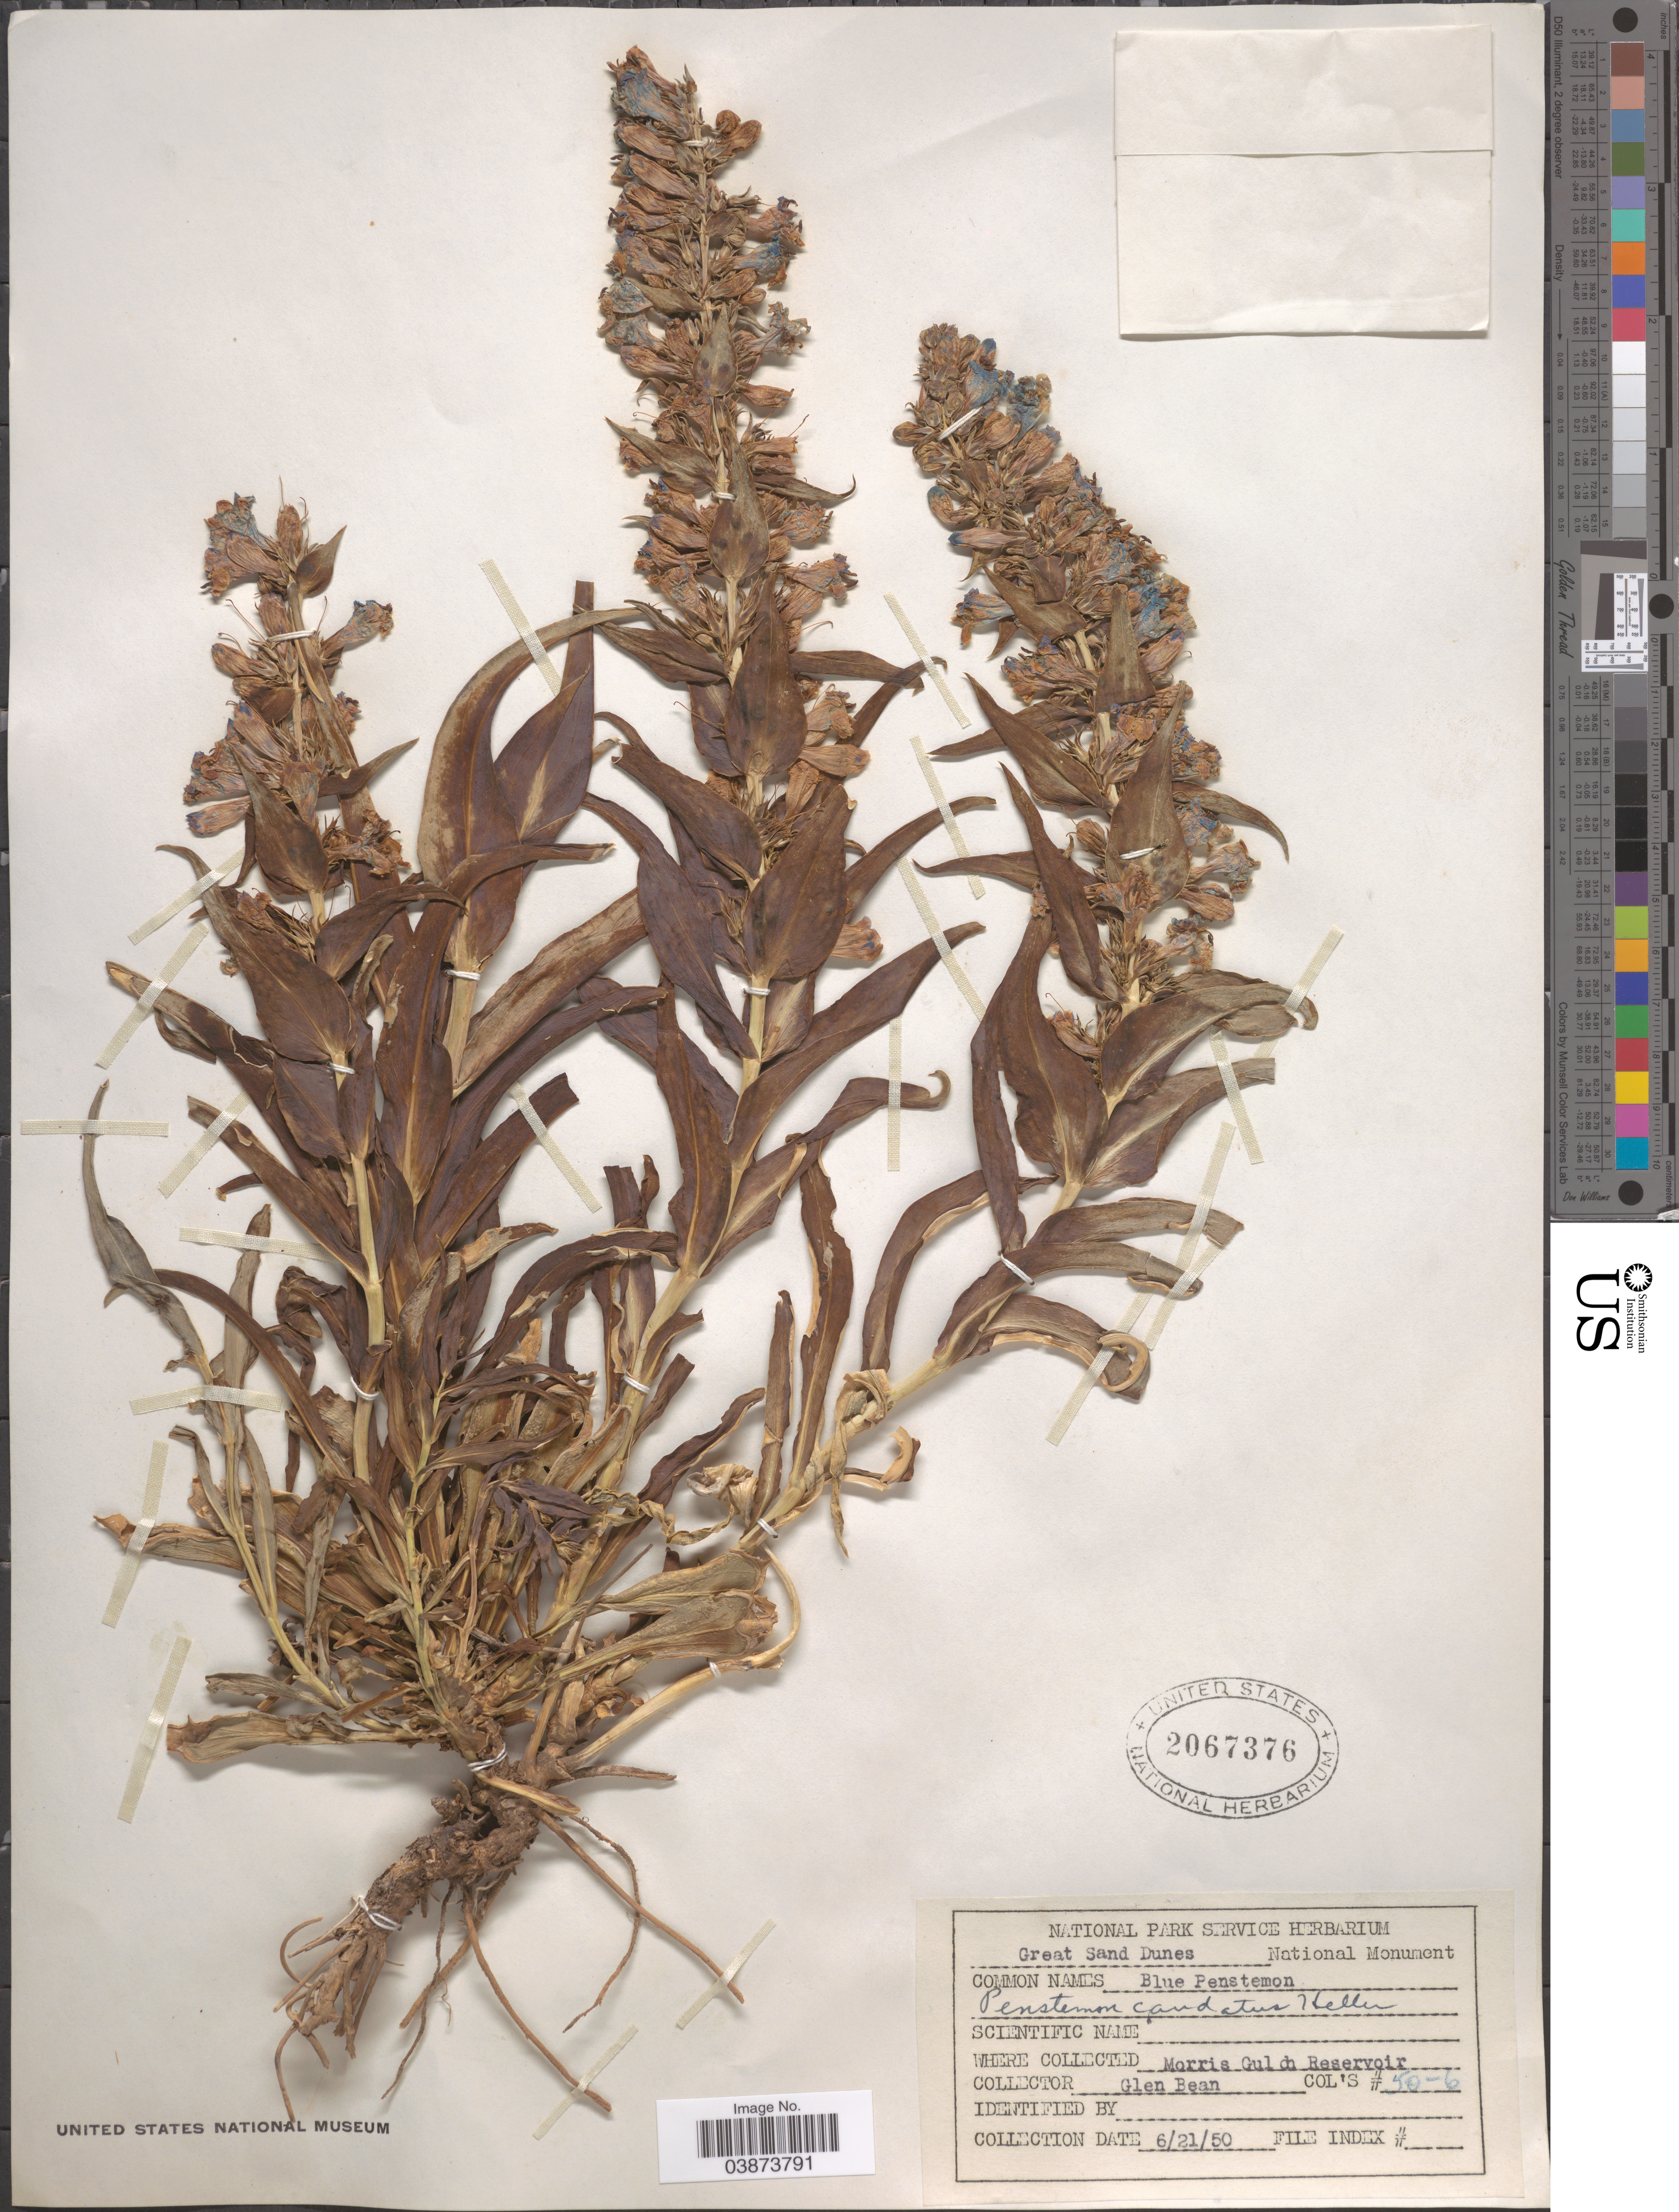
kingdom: Plantae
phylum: Tracheophyta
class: Magnoliopsida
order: Lamiales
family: Plantaginaceae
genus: Penstemon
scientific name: Penstemon caudatus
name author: A. Heller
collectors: G. Bean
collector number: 50-6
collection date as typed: Transcribed d/m/y: 21/6/50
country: United States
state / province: Colorado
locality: Great Sand Dunes National Monument. Morris Gulch Reservoir.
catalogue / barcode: US 2067376